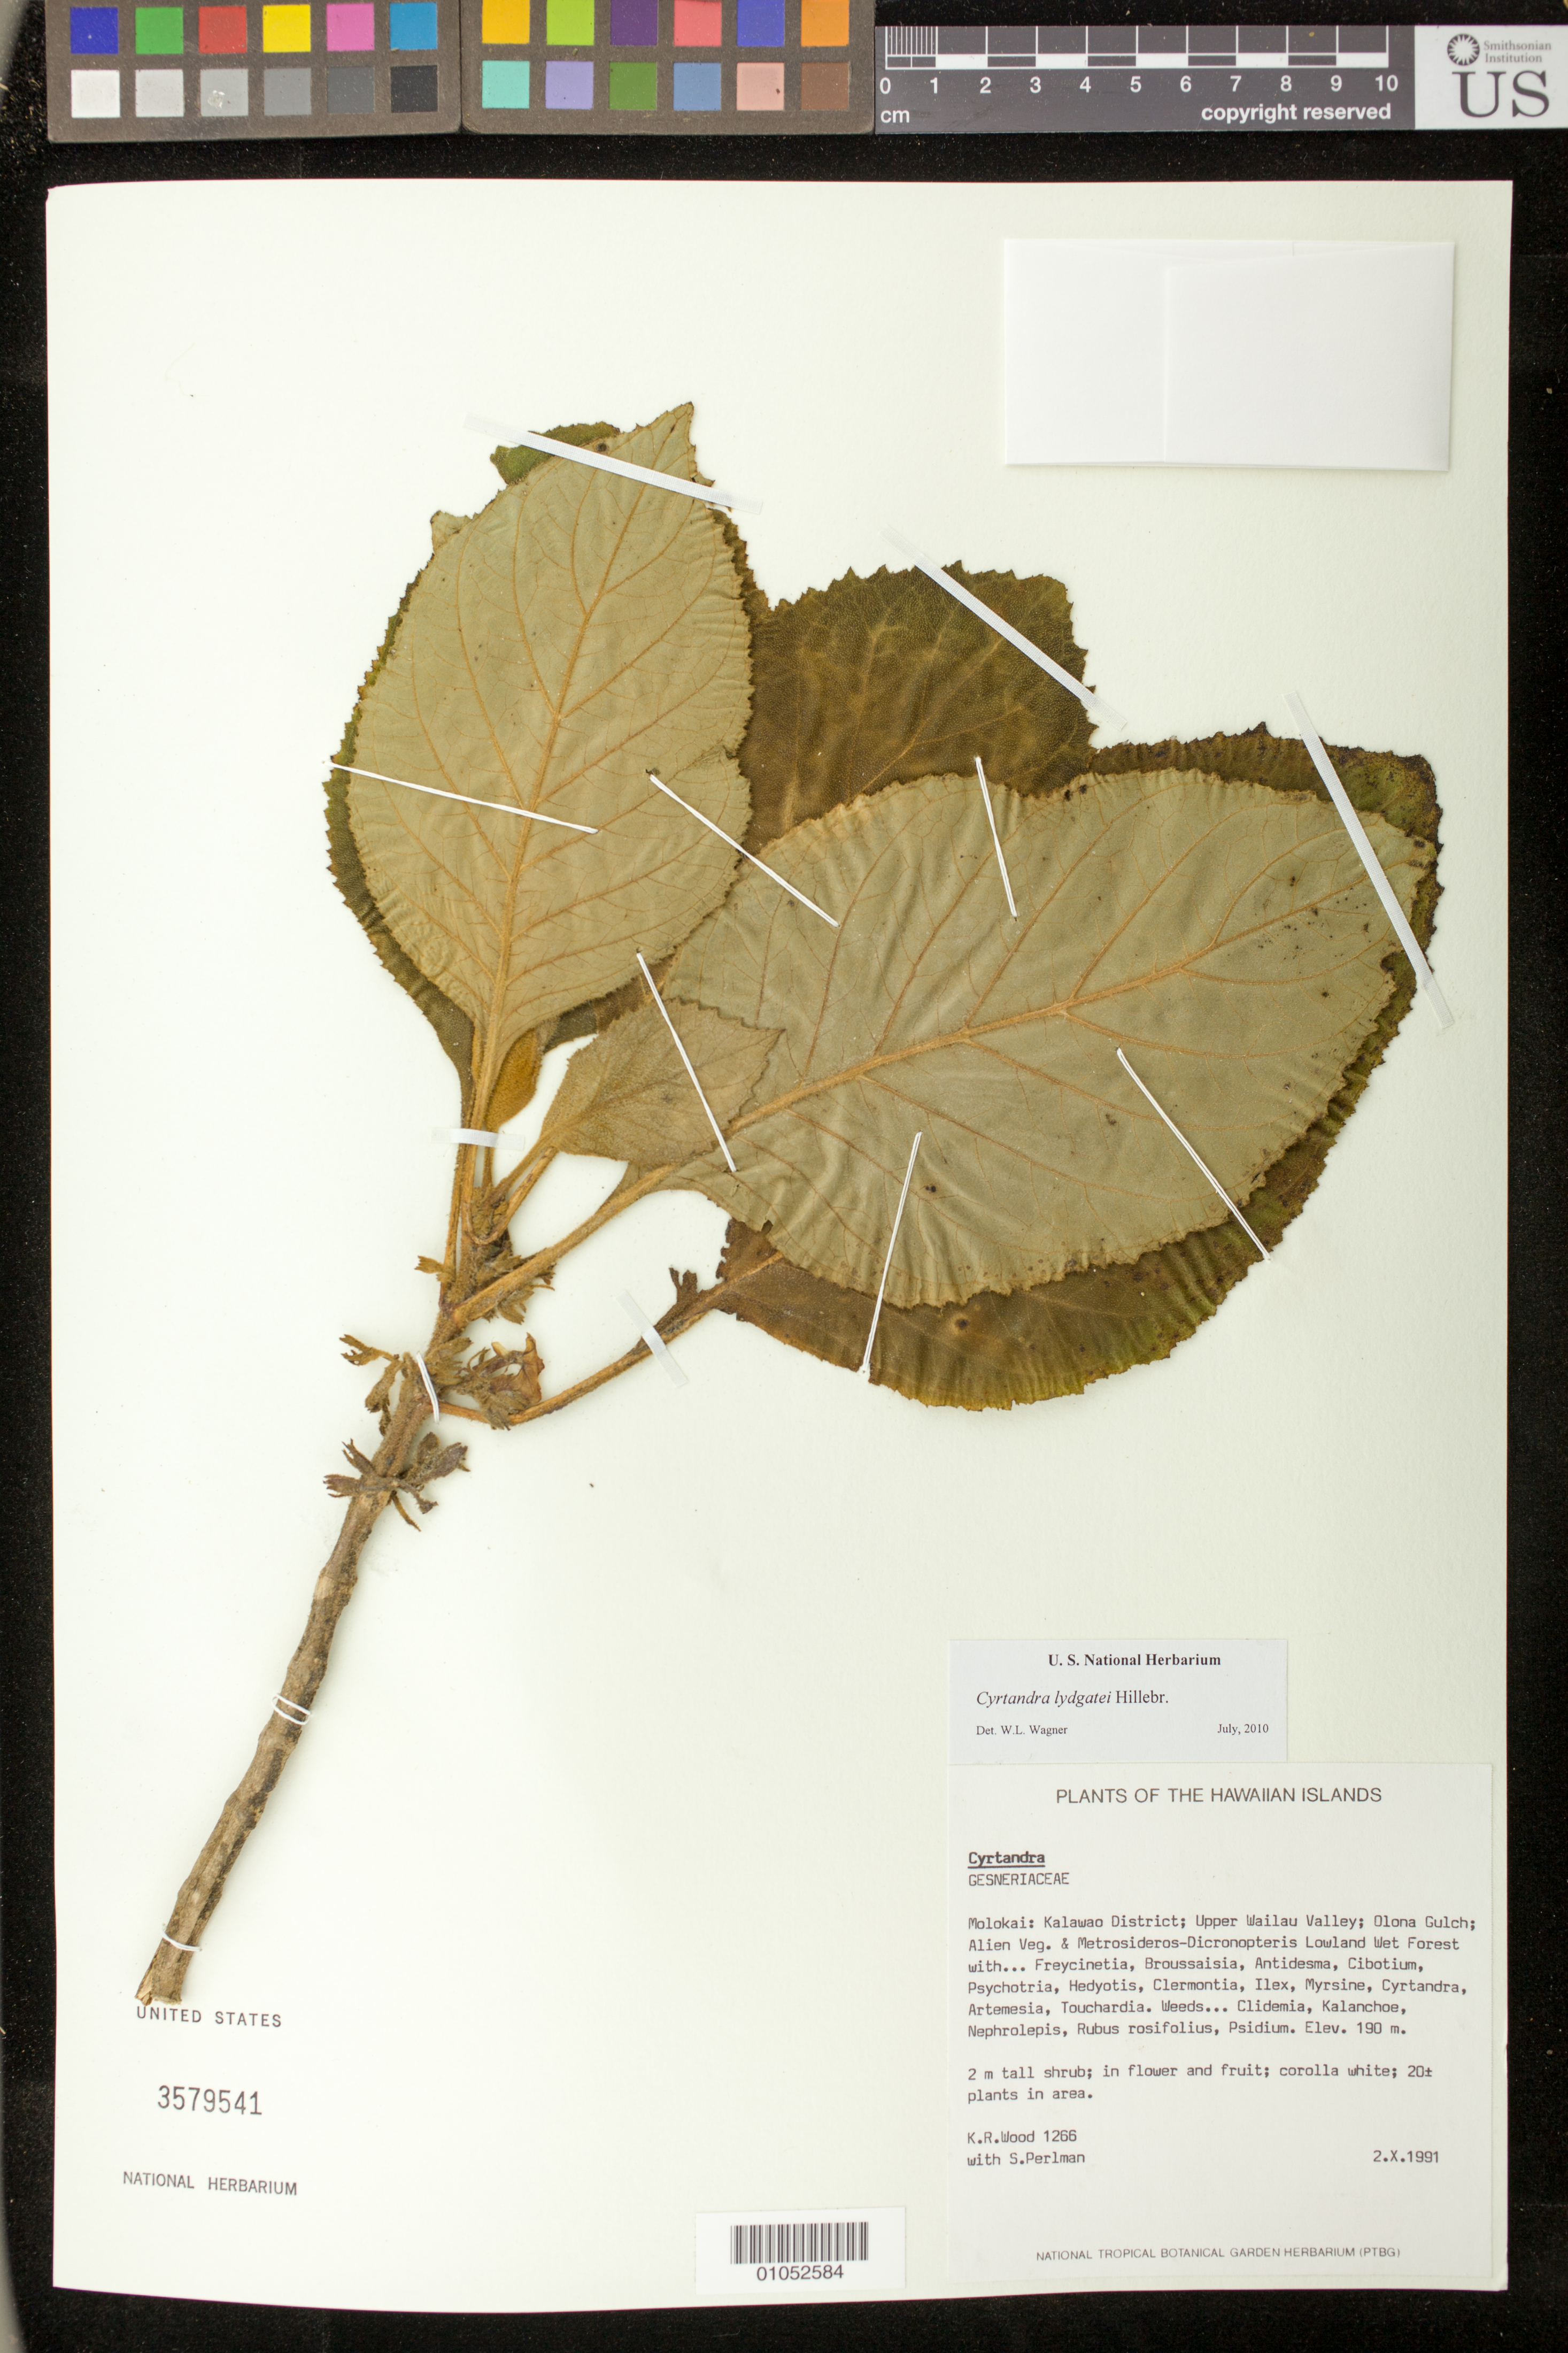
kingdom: Plantae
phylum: Tracheophyta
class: Magnoliopsida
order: Lamiales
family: Gesneriaceae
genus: Cyrtandra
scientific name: Cyrtandra lydgatei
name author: Hillebr.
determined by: Wagner, W. L., (BOT), Smithsonian Institution - National Museum of Natural History (UNITED STATES)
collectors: K. R. Wood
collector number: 1266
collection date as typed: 2 Oct 1991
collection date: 1991-10-02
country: United States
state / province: Hawaii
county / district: Maui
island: Moloka'i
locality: Kalawao District, upper Wailau Valley; Olona Gulch.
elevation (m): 190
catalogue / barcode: US 3579541